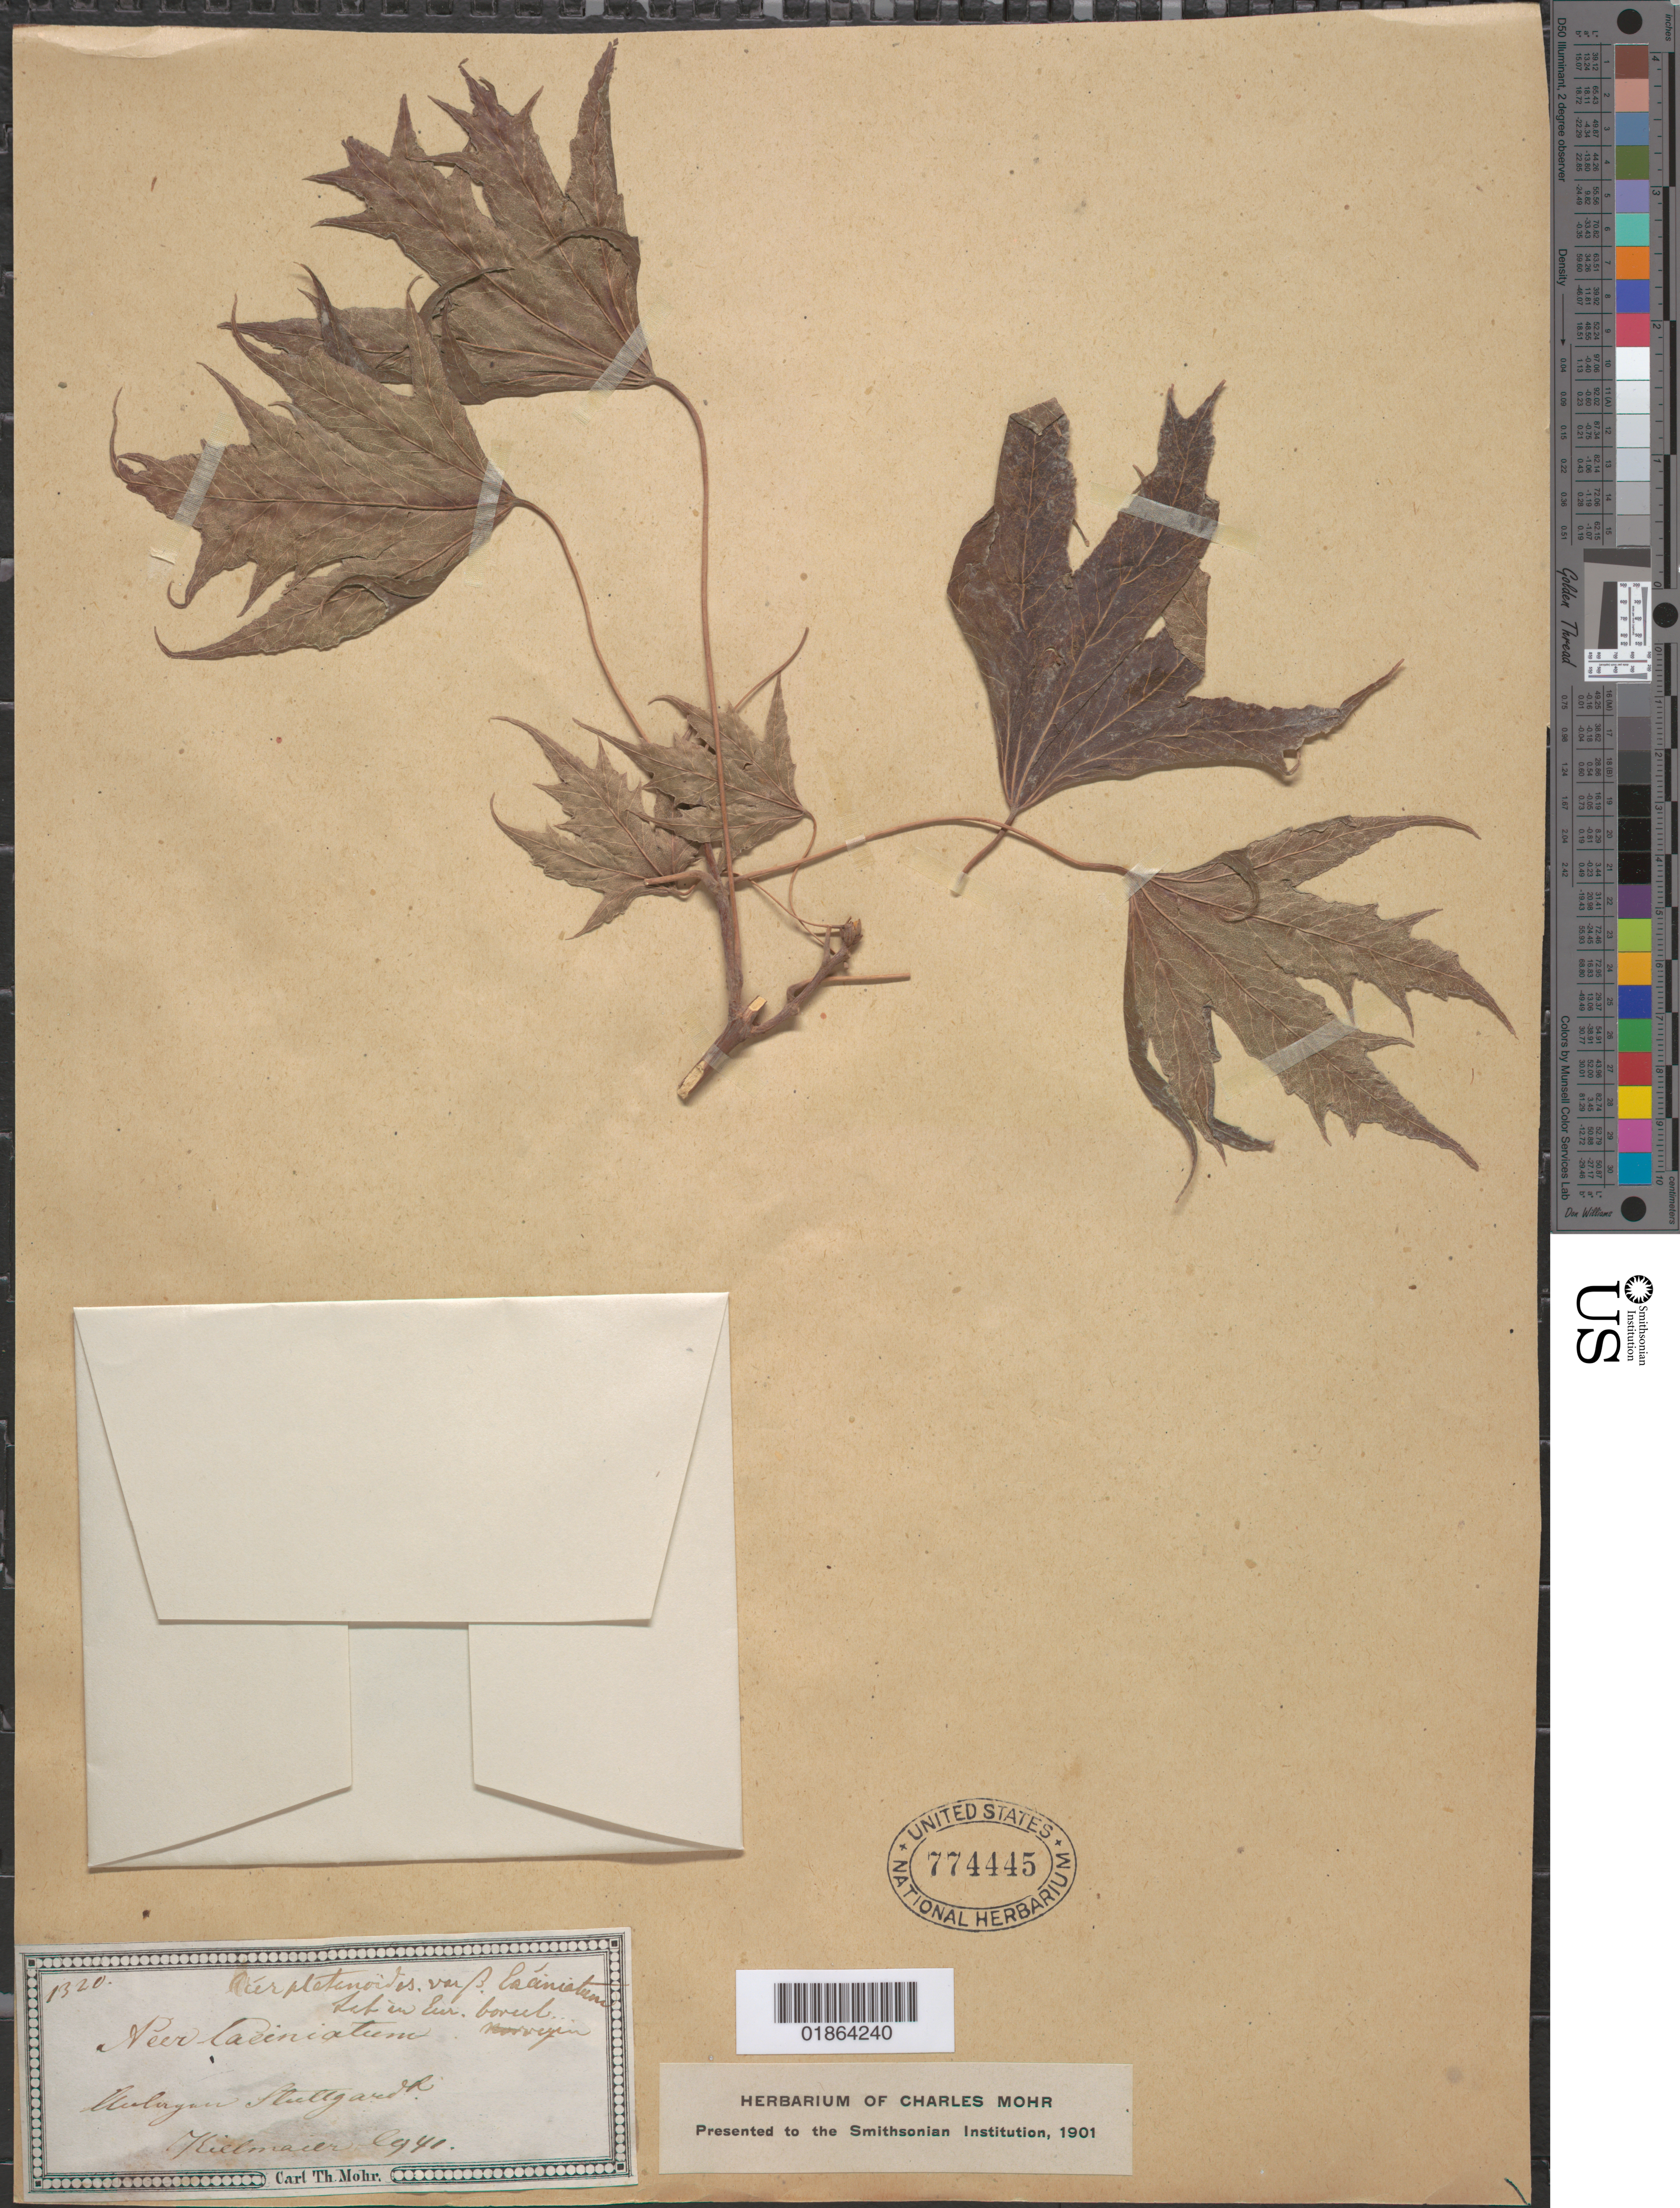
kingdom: Plantae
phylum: Tracheophyta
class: Magnoliopsida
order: Sapindales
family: Sapindaceae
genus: Acer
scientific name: Acer platanoides var. lacinatum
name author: Aiton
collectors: S. Keilmaier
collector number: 1320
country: Germany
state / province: Baden-württemberg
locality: Stuttgart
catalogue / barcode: US 774445